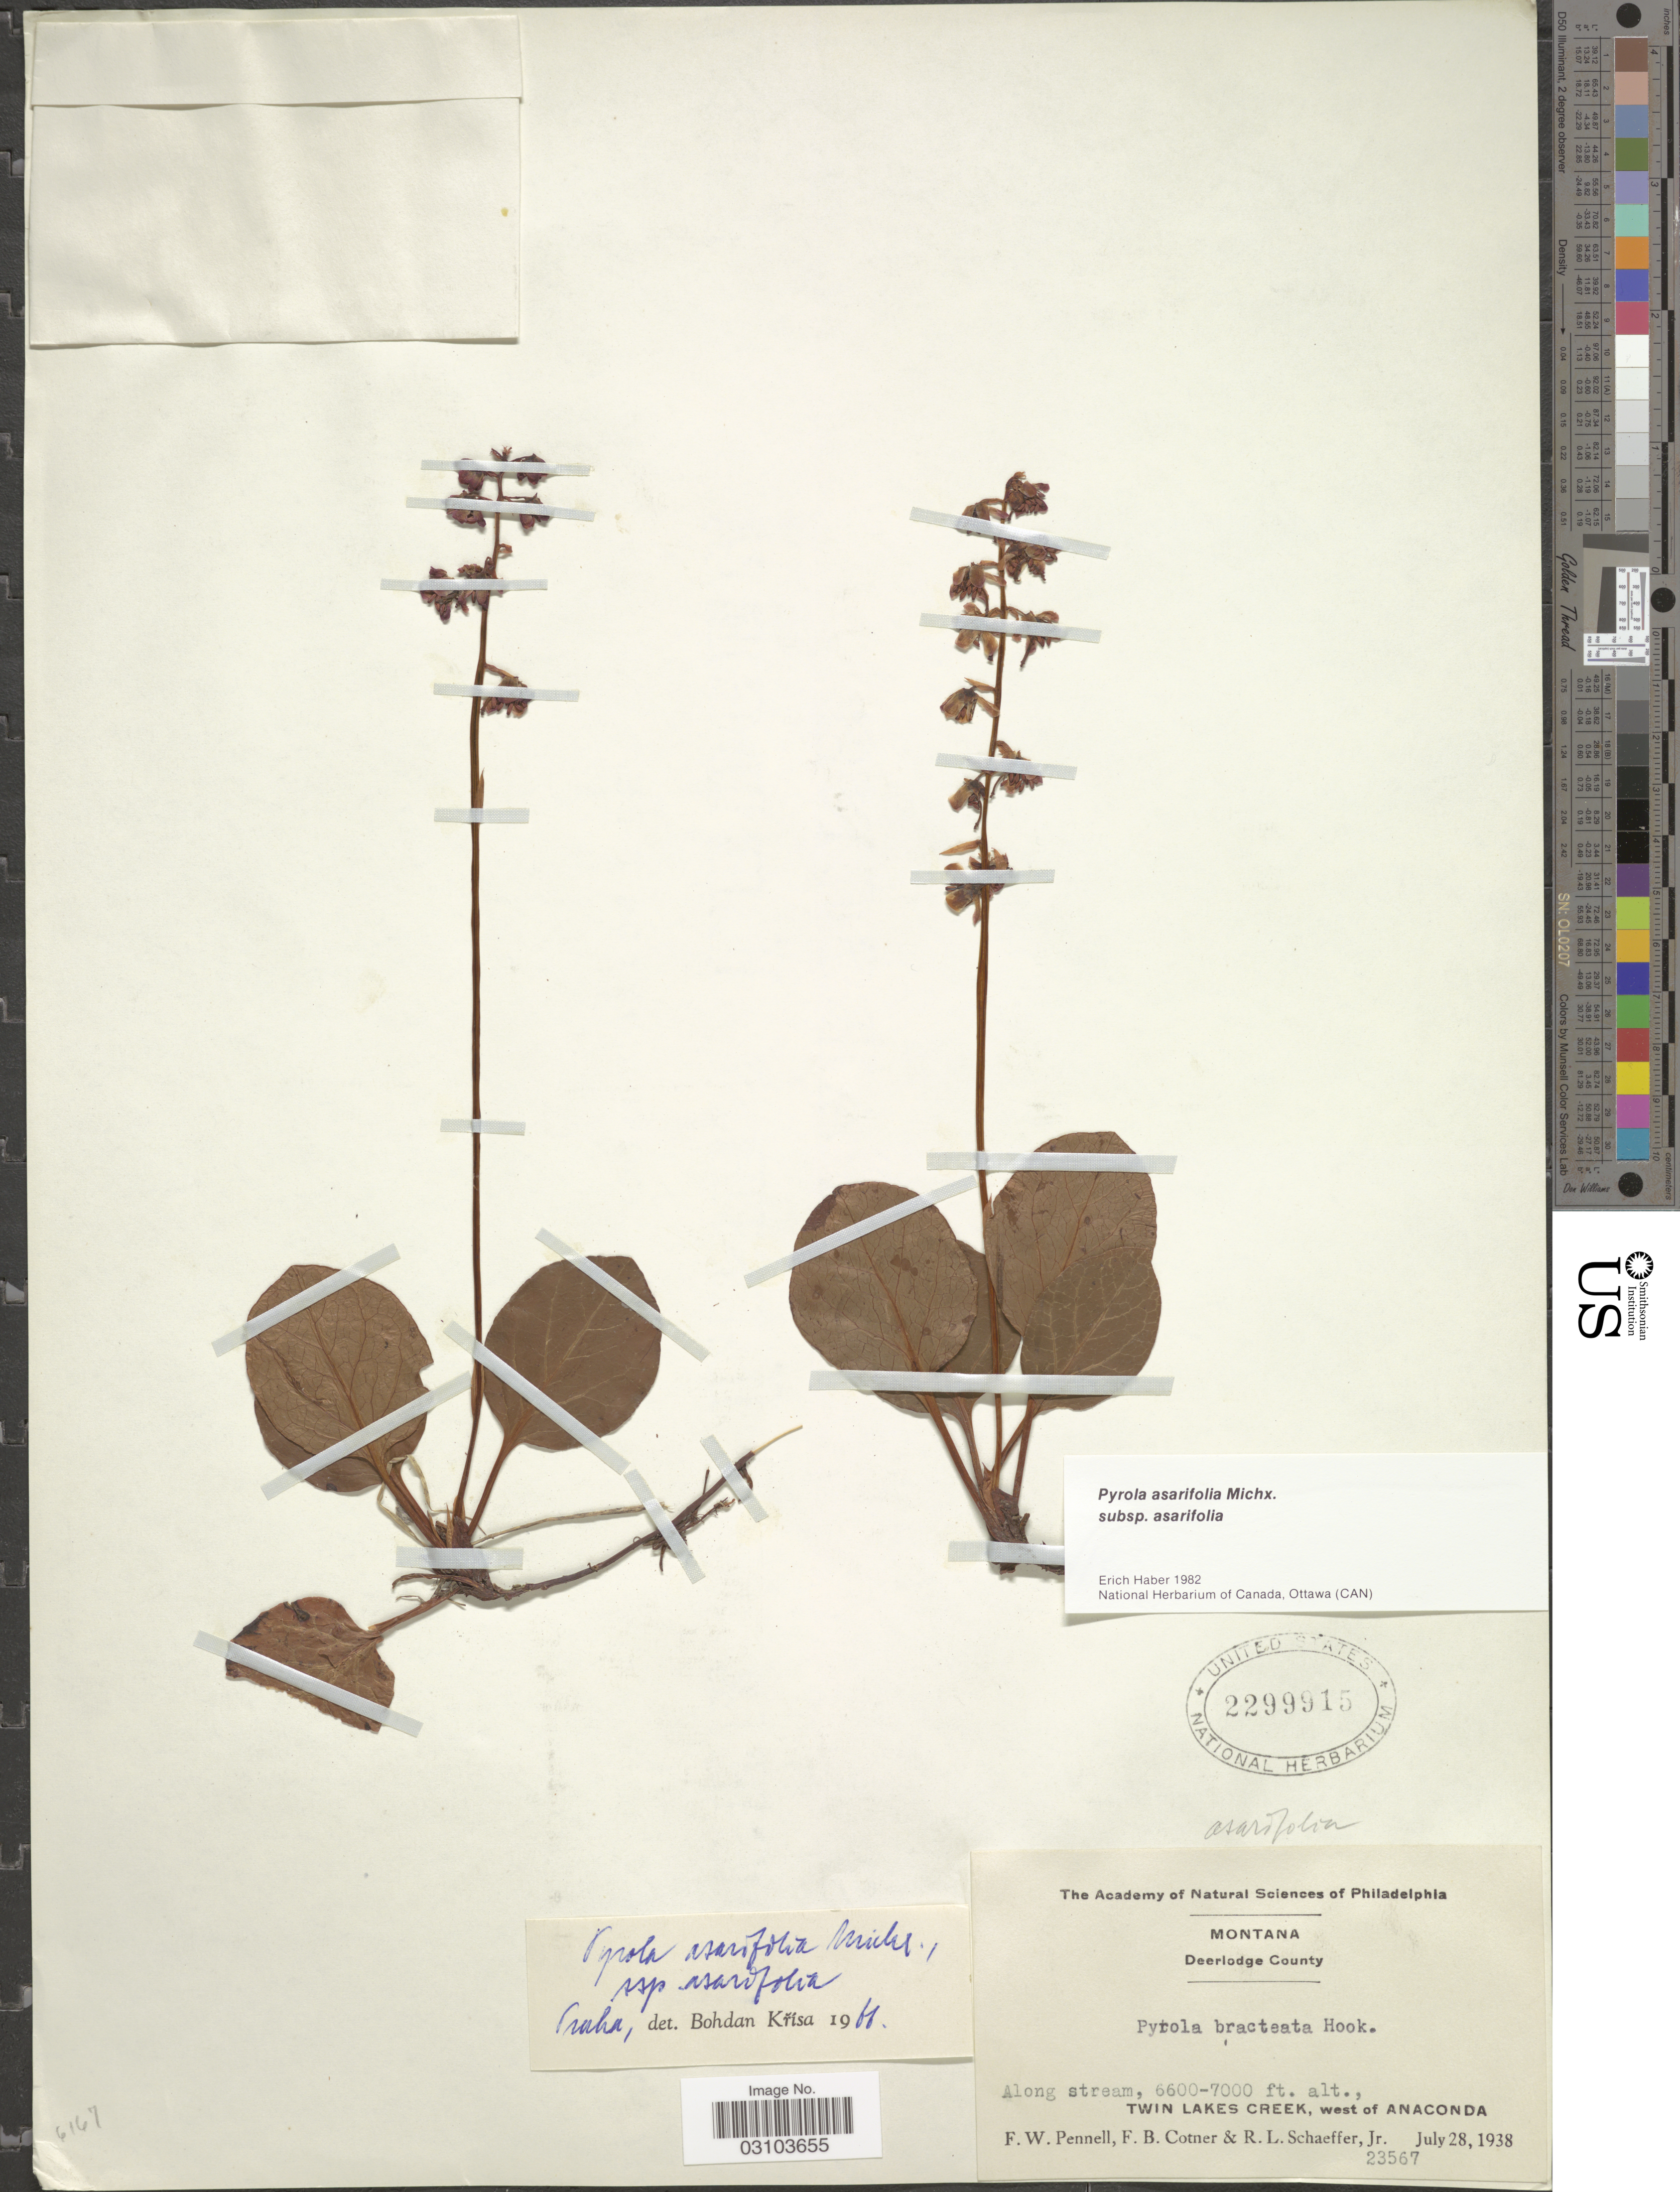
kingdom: Plantae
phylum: Tracheophyta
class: Magnoliopsida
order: Ericales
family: Ericaceae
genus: Pyrola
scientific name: Pyrola asarifolia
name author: Michx.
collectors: F. W. Pennell, F. Cotner & R. L. Schaeffer Jr.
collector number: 23567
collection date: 1938-07-28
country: United States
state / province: Montana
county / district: Deer Lodge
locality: Twin Lakes Creek, west of Anaconda.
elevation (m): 2012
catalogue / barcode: US 2299915